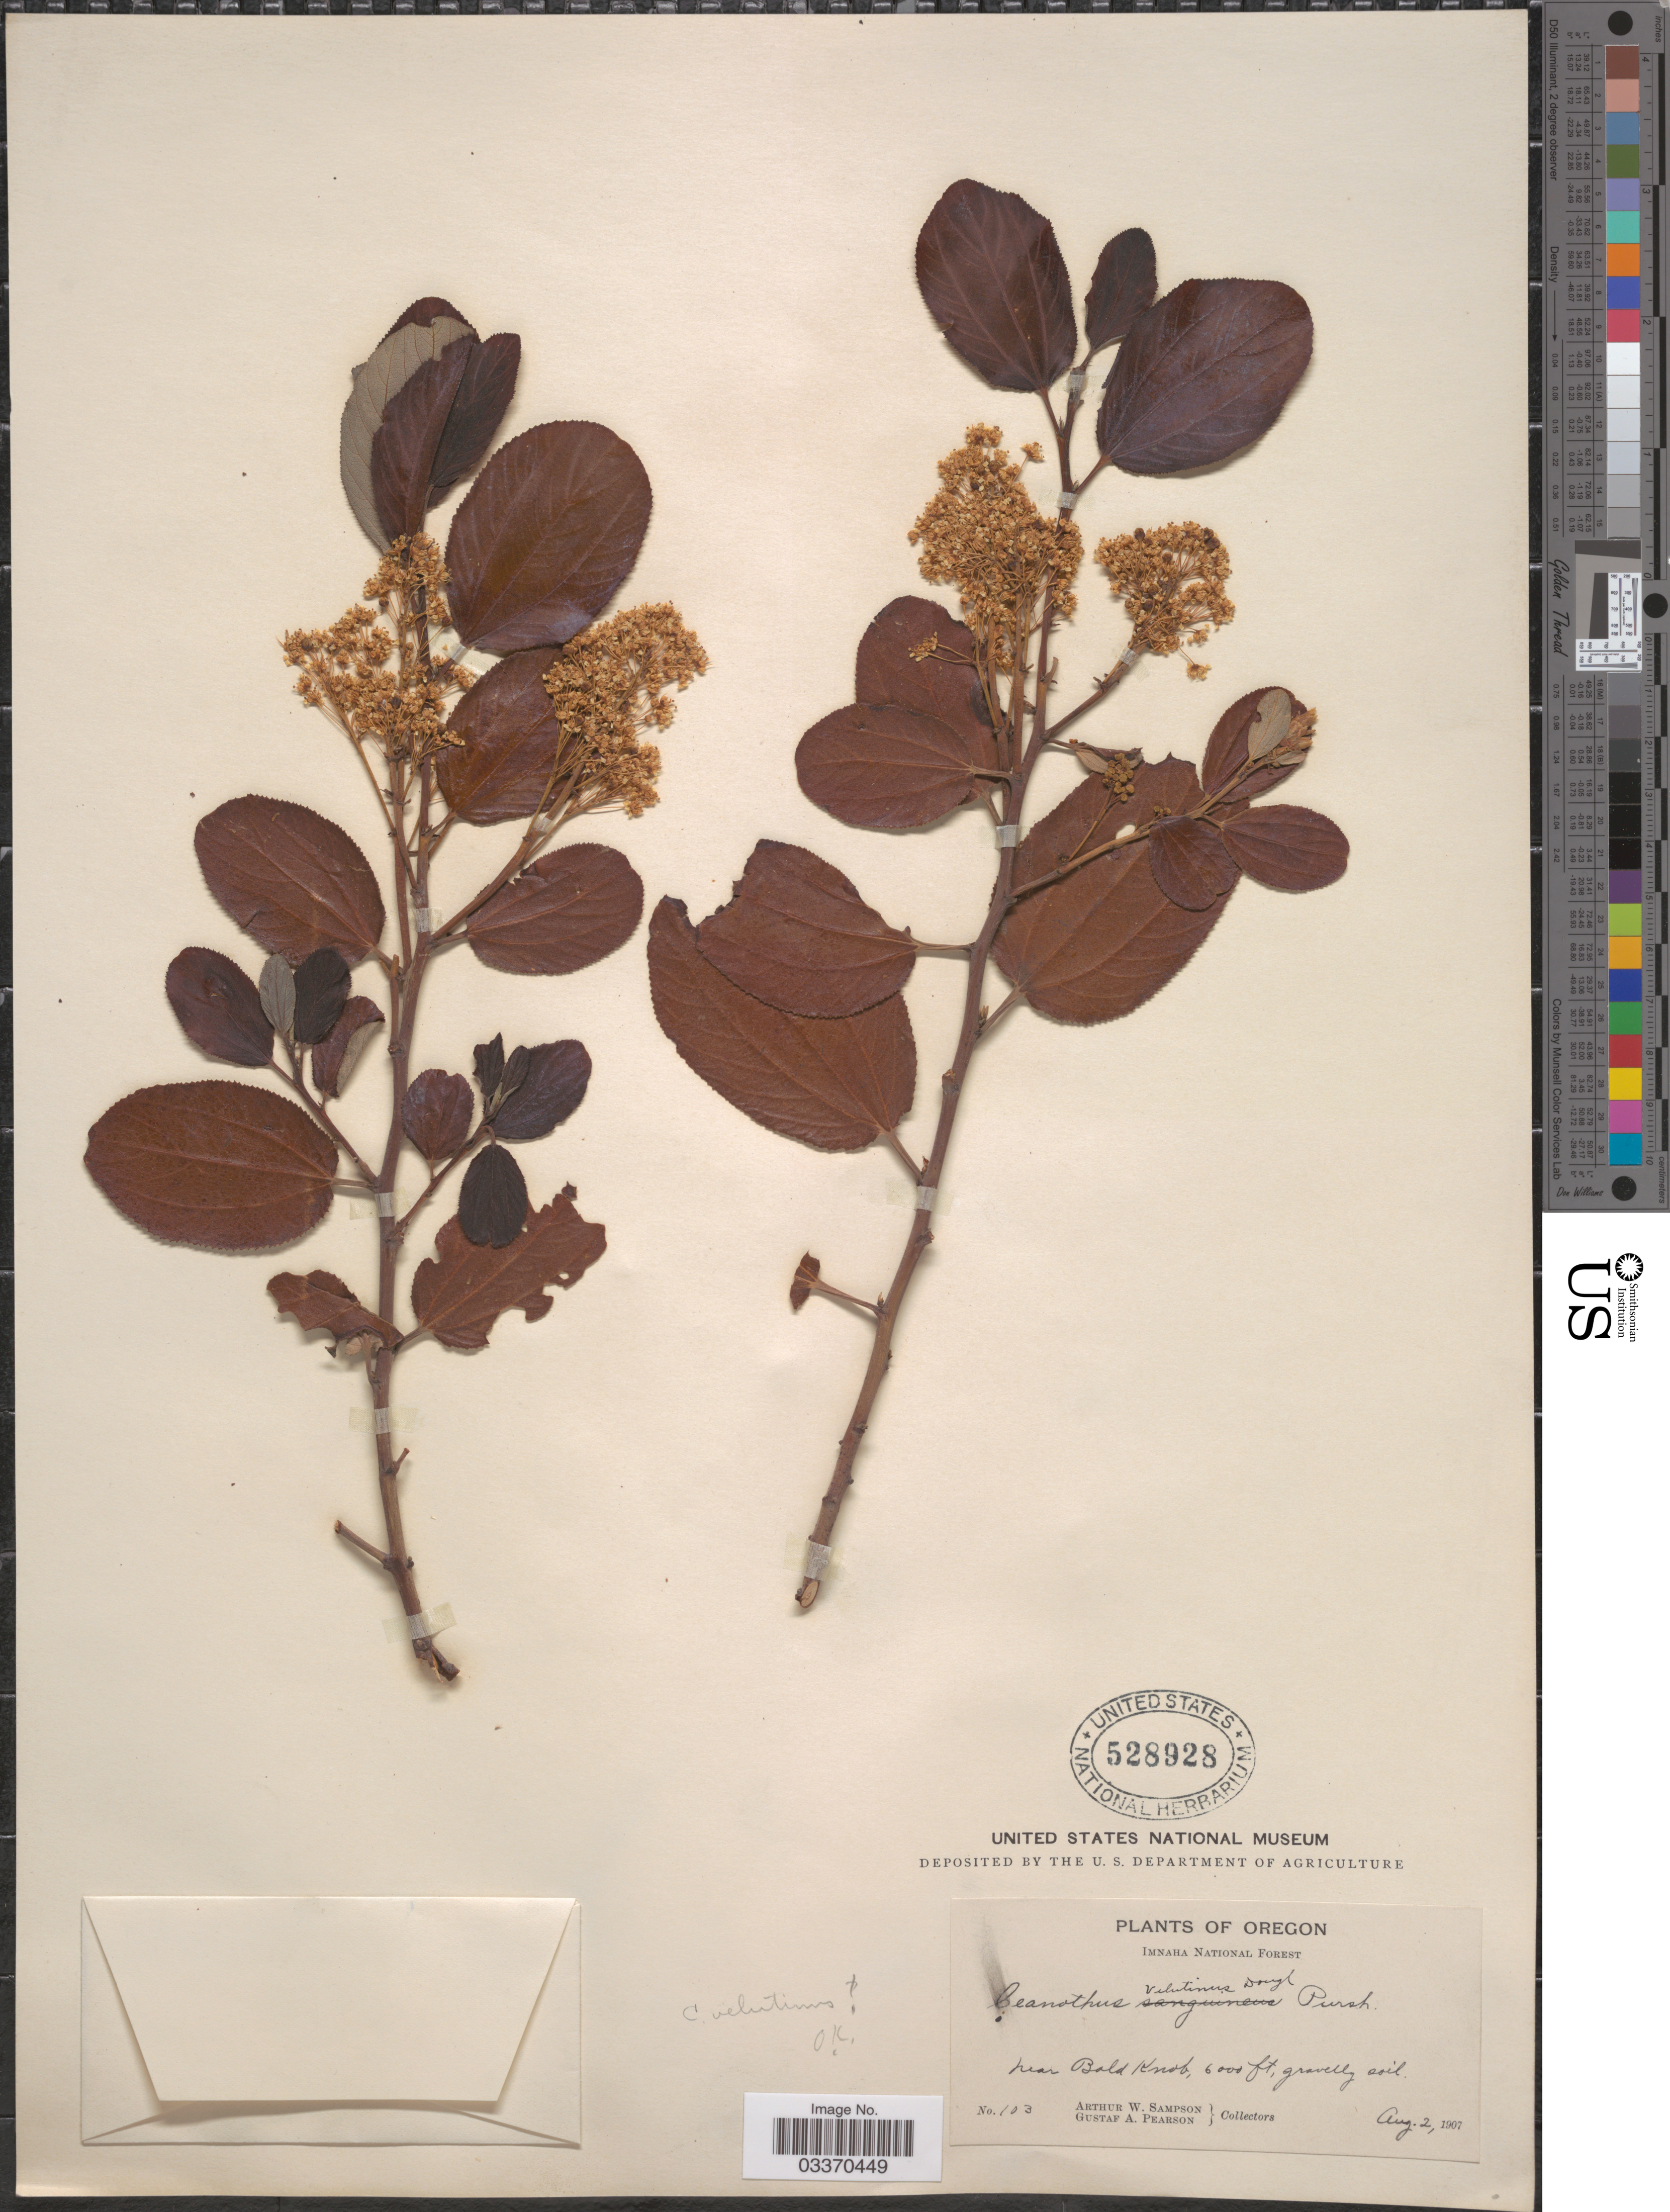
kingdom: Plantae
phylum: Tracheophyta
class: Magnoliopsida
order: Rosales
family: Rhamnaceae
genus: Ceanothus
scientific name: Ceanothus velutinus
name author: Douglas ex Hook.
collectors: A. Sampson & G. Pearson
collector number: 103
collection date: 1907-08-02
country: United States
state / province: Oregon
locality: Imnaha National Forest. Near Bald Knob.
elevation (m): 1829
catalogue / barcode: US 528928